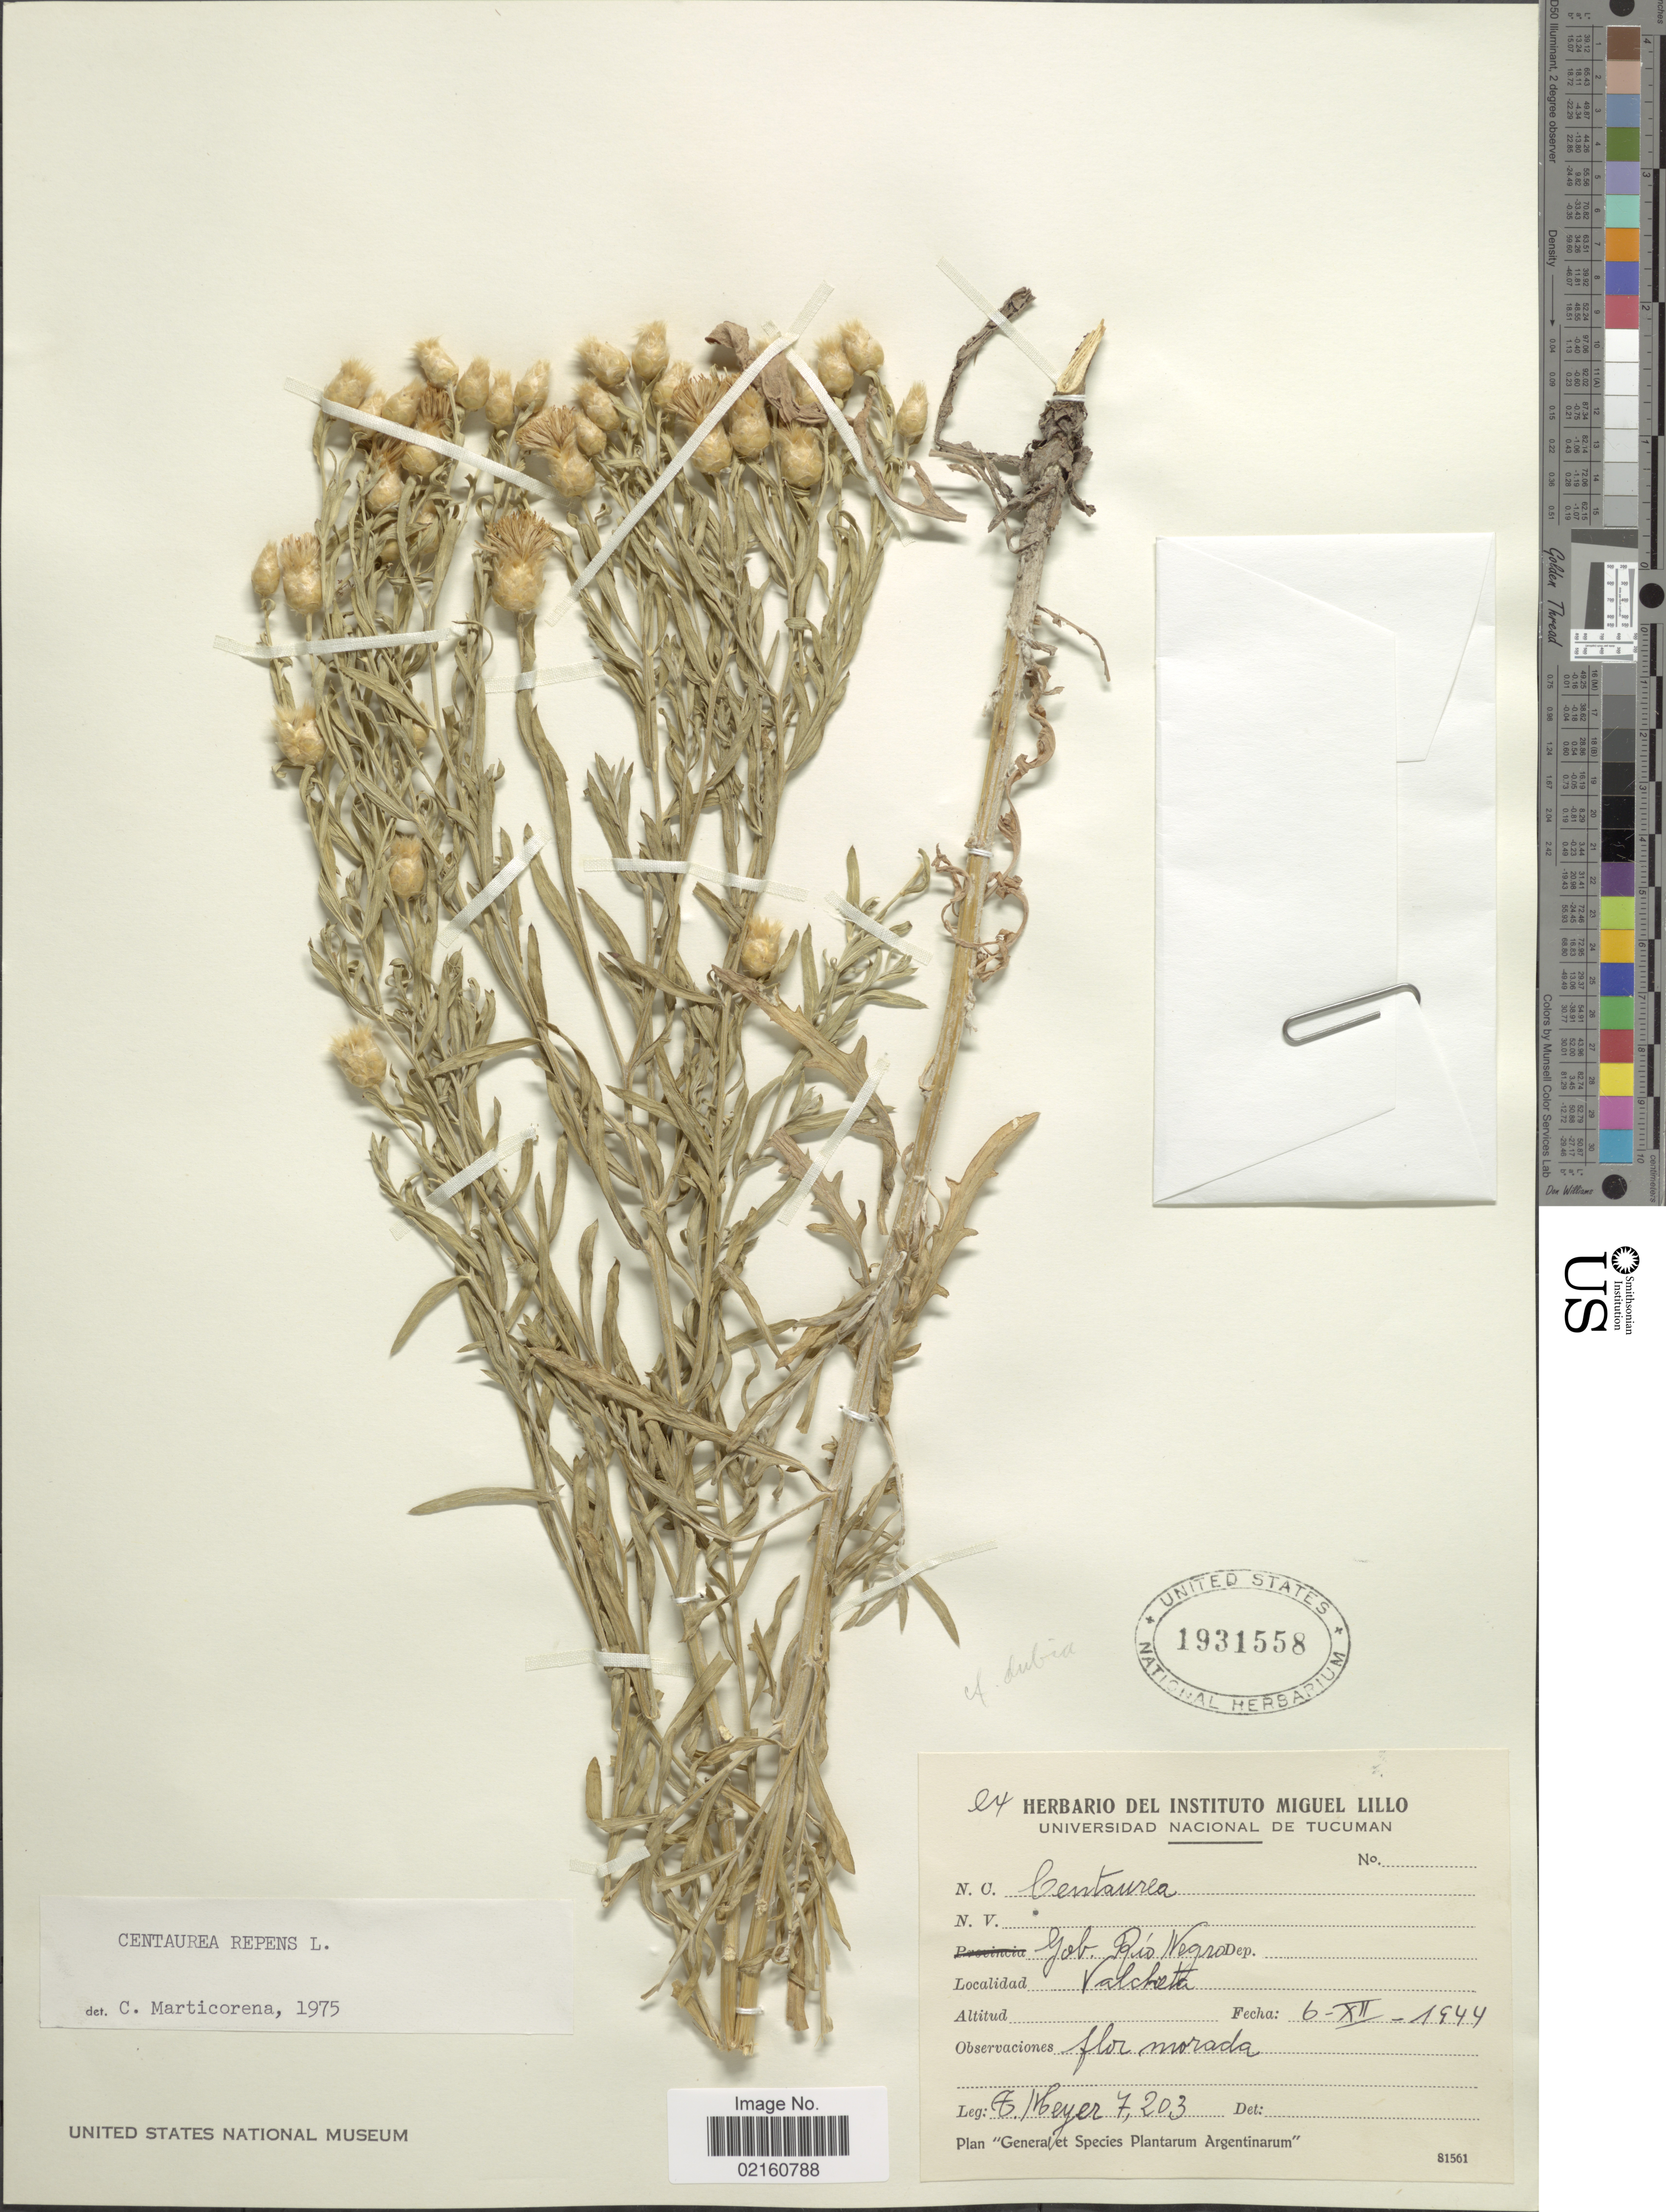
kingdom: Plantae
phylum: Tracheophyta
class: Magnoliopsida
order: Asterales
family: Asteraceae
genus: Rhaponticum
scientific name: Rhaponticum repens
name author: (L.) Hidalgo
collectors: F. Meyer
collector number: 7203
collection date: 1944-12-06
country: Argentina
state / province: Rio Negro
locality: Valcheta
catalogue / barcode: US 1931558